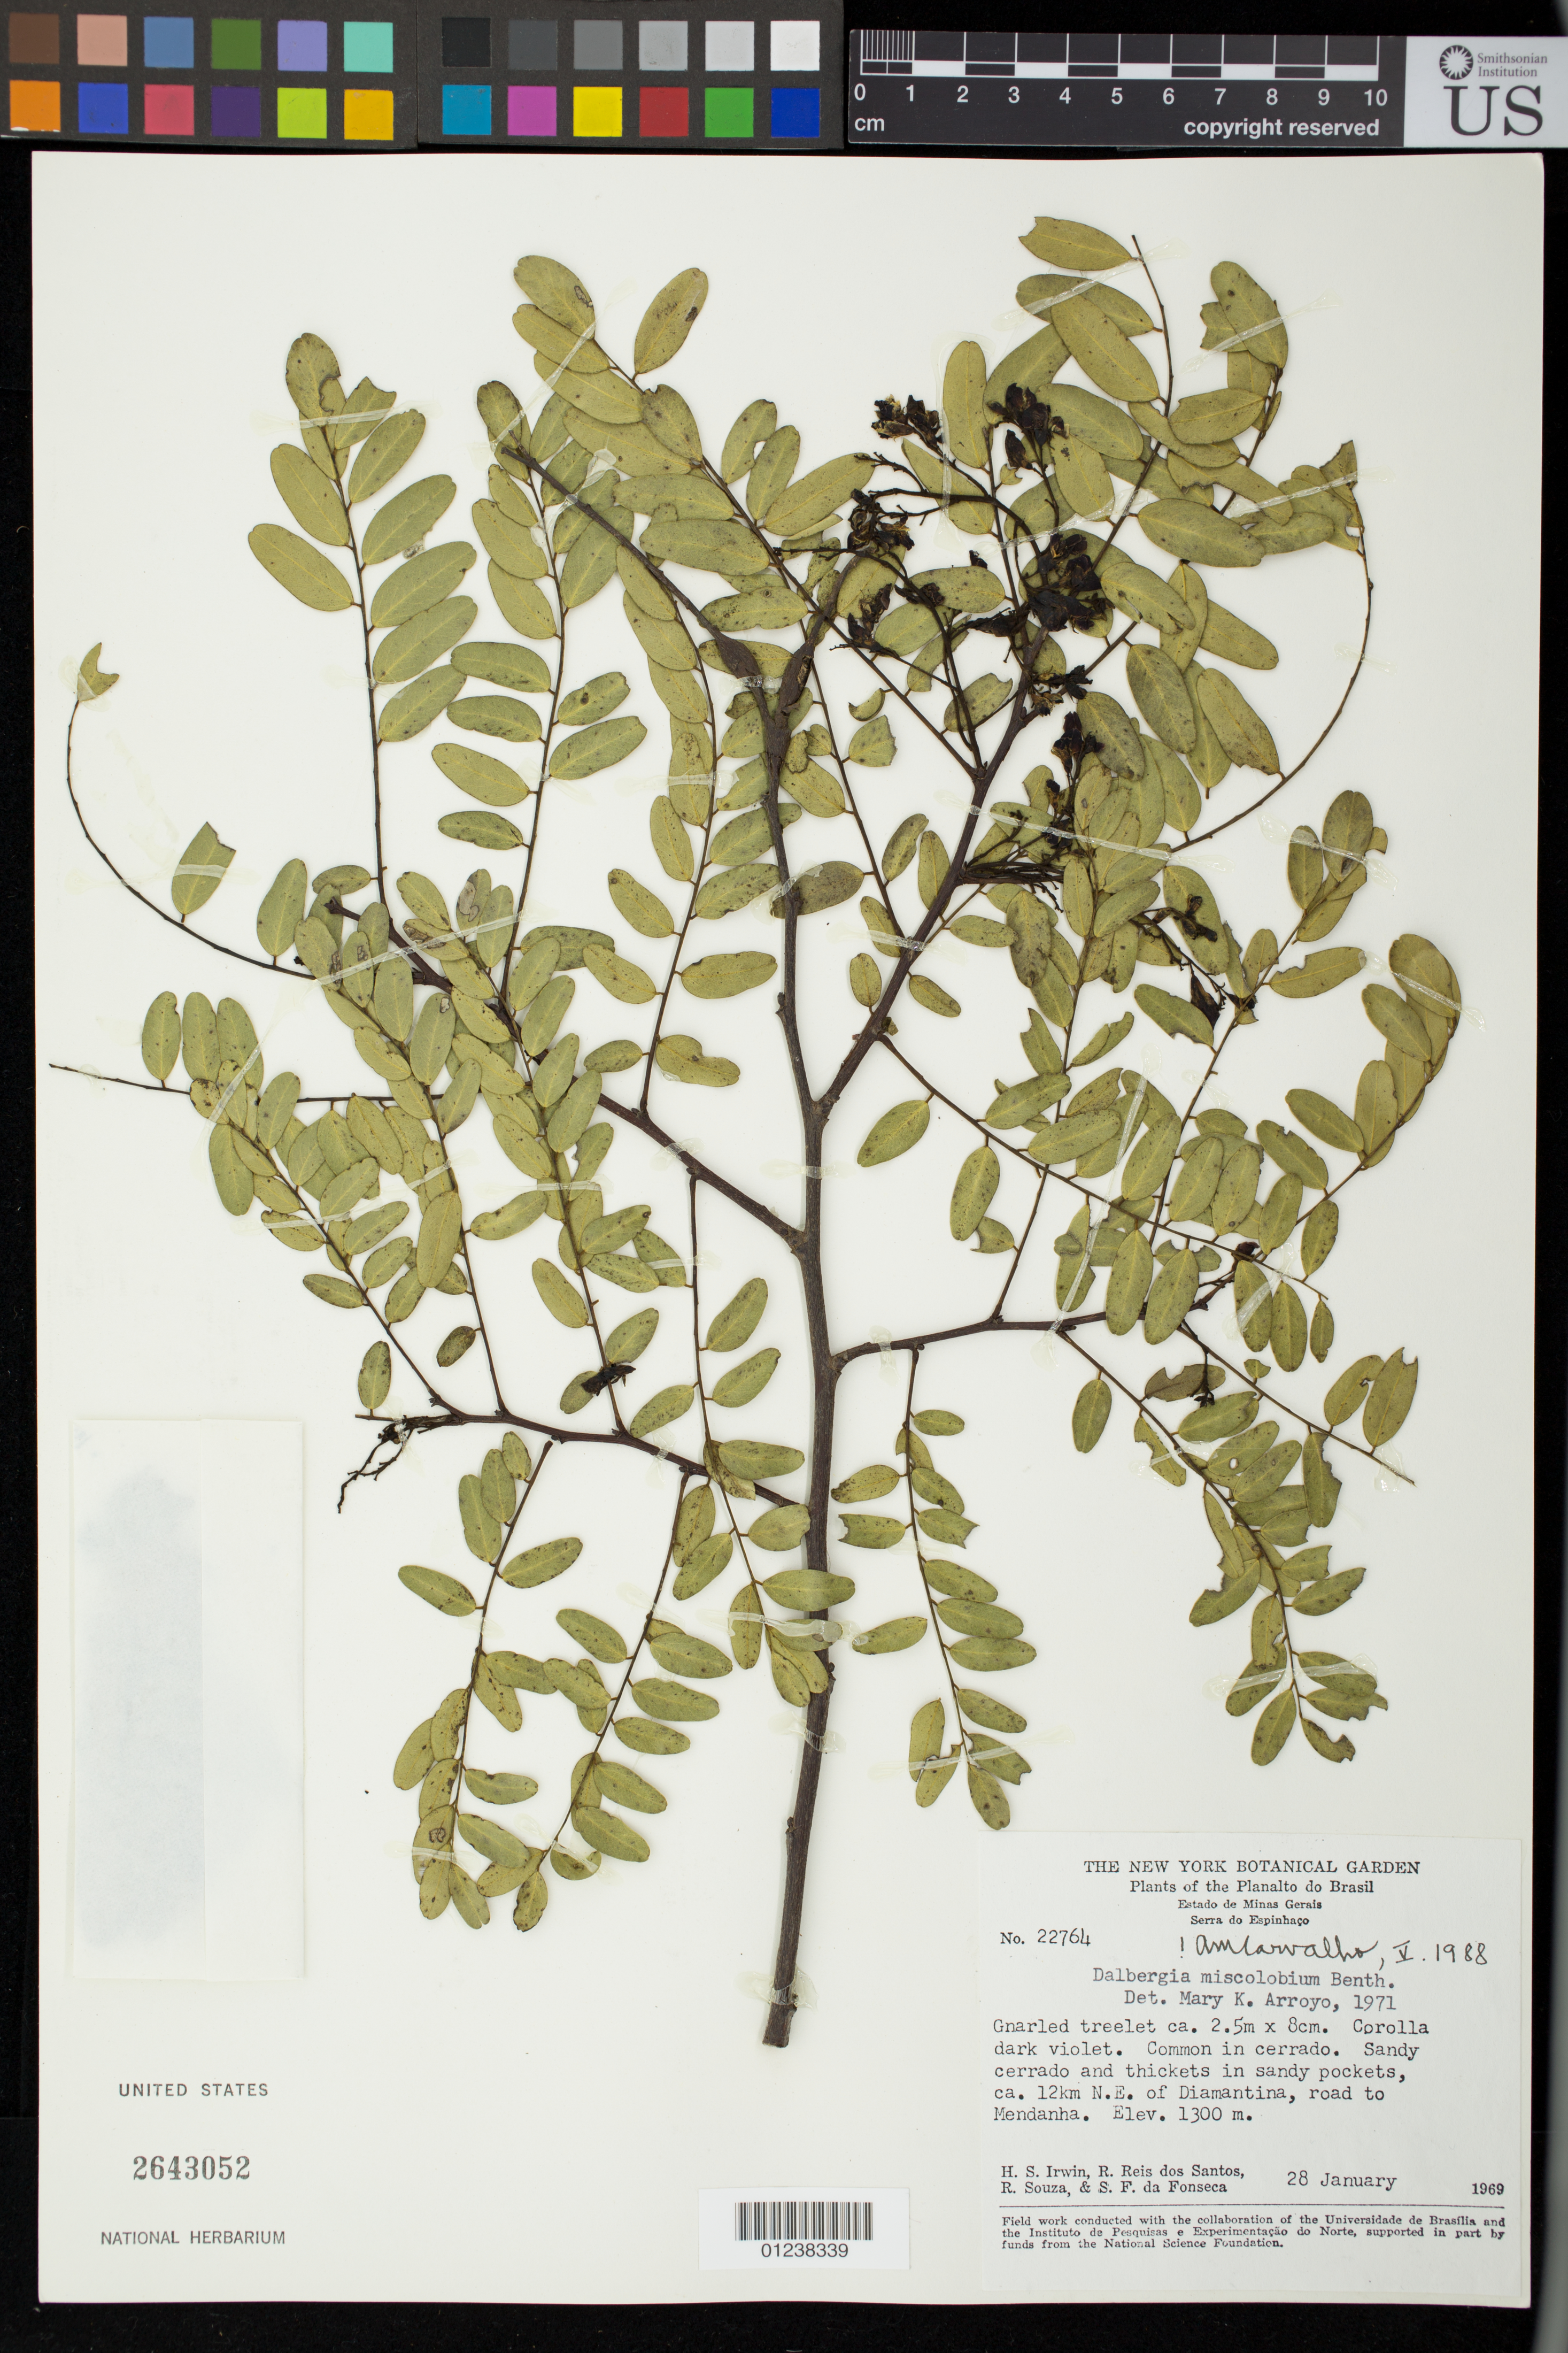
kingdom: Plantae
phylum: Tracheophyta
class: Magnoliopsida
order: Fabales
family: Fabaceae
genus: Dalbergia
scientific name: Dalbergia miscolobium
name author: Benth.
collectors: H. Irwin, R. Reis dos Santos, R. Souza & S. F. Fonsêca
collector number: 22764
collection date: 1969-01-28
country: Brazil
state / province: Minas Gerais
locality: Serra do Espinhaco ca. 12km N.E. of Diamantina, road to Mendanha.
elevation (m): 1300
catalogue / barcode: US 2643052